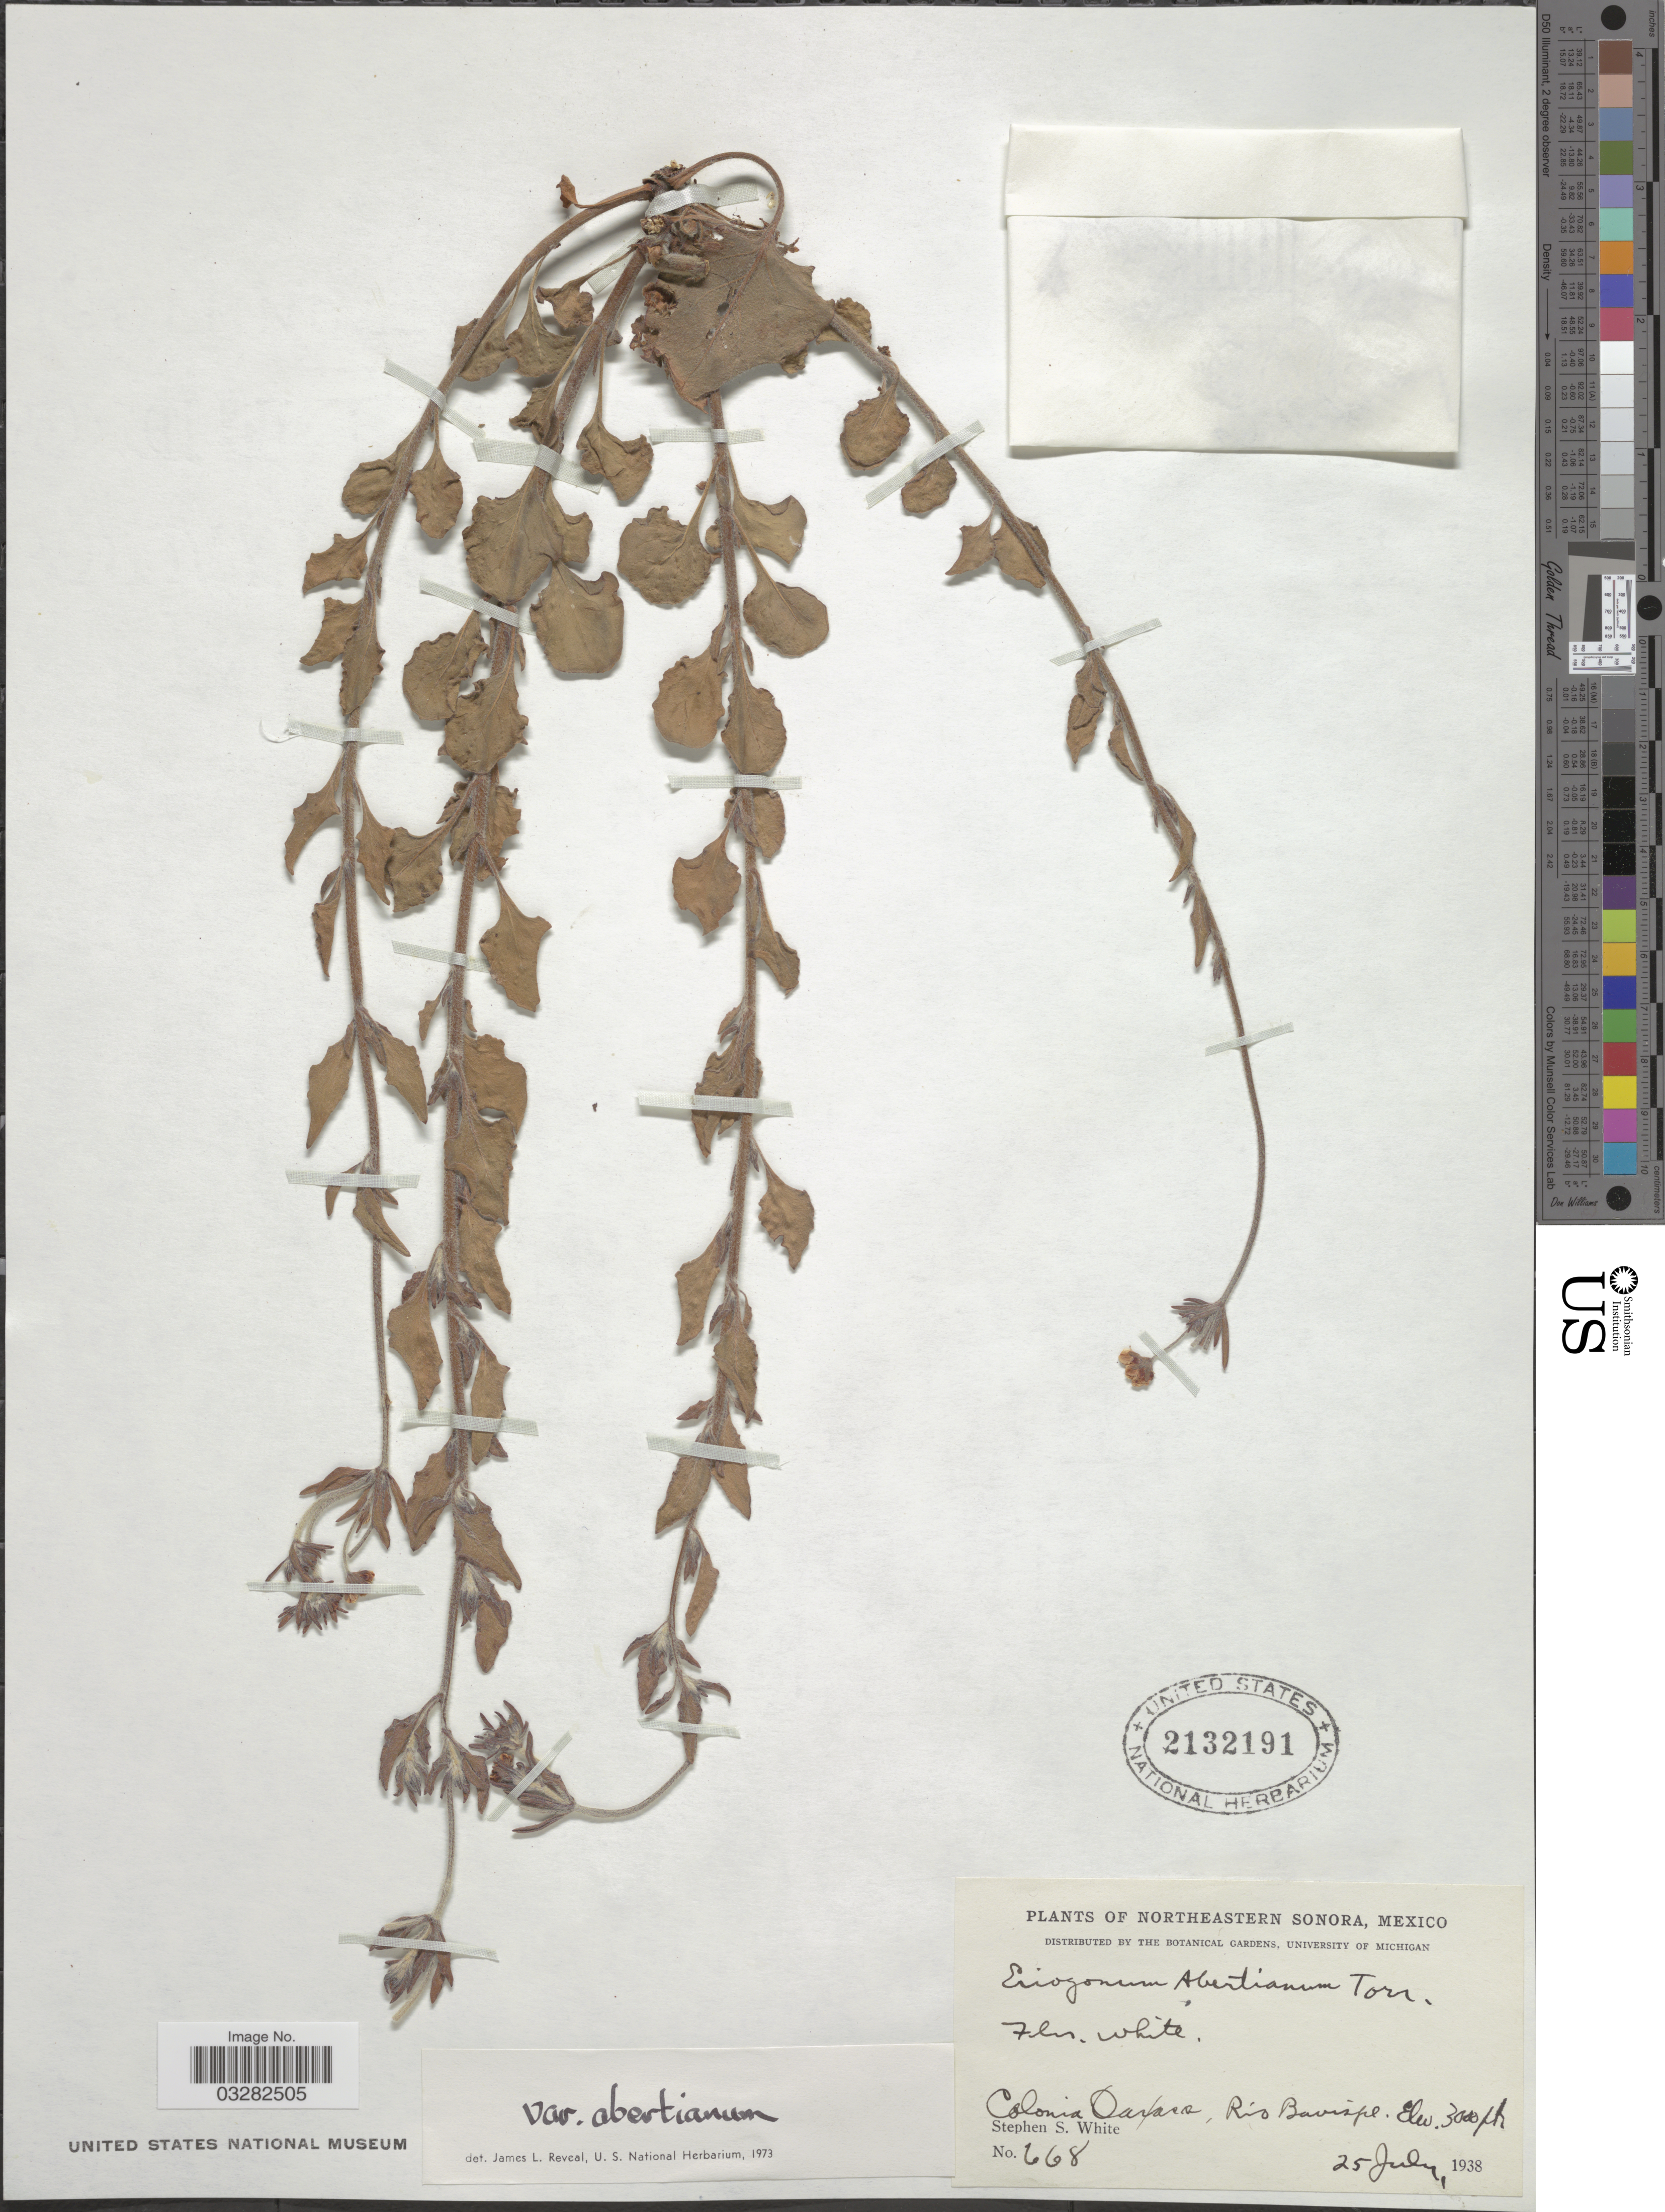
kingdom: Plantae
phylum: Tracheophyta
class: Magnoliopsida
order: Caryophyllales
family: Polygonaceae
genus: Eriogonum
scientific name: Eriogonum abertianum var. abertianum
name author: Torr.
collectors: S. S. White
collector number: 668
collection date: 1938-07-25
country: Mexico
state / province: Sonora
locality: Northeastern Sonora. Colonia Oaxaca, Río Bavispe.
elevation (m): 914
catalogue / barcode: US 2132191